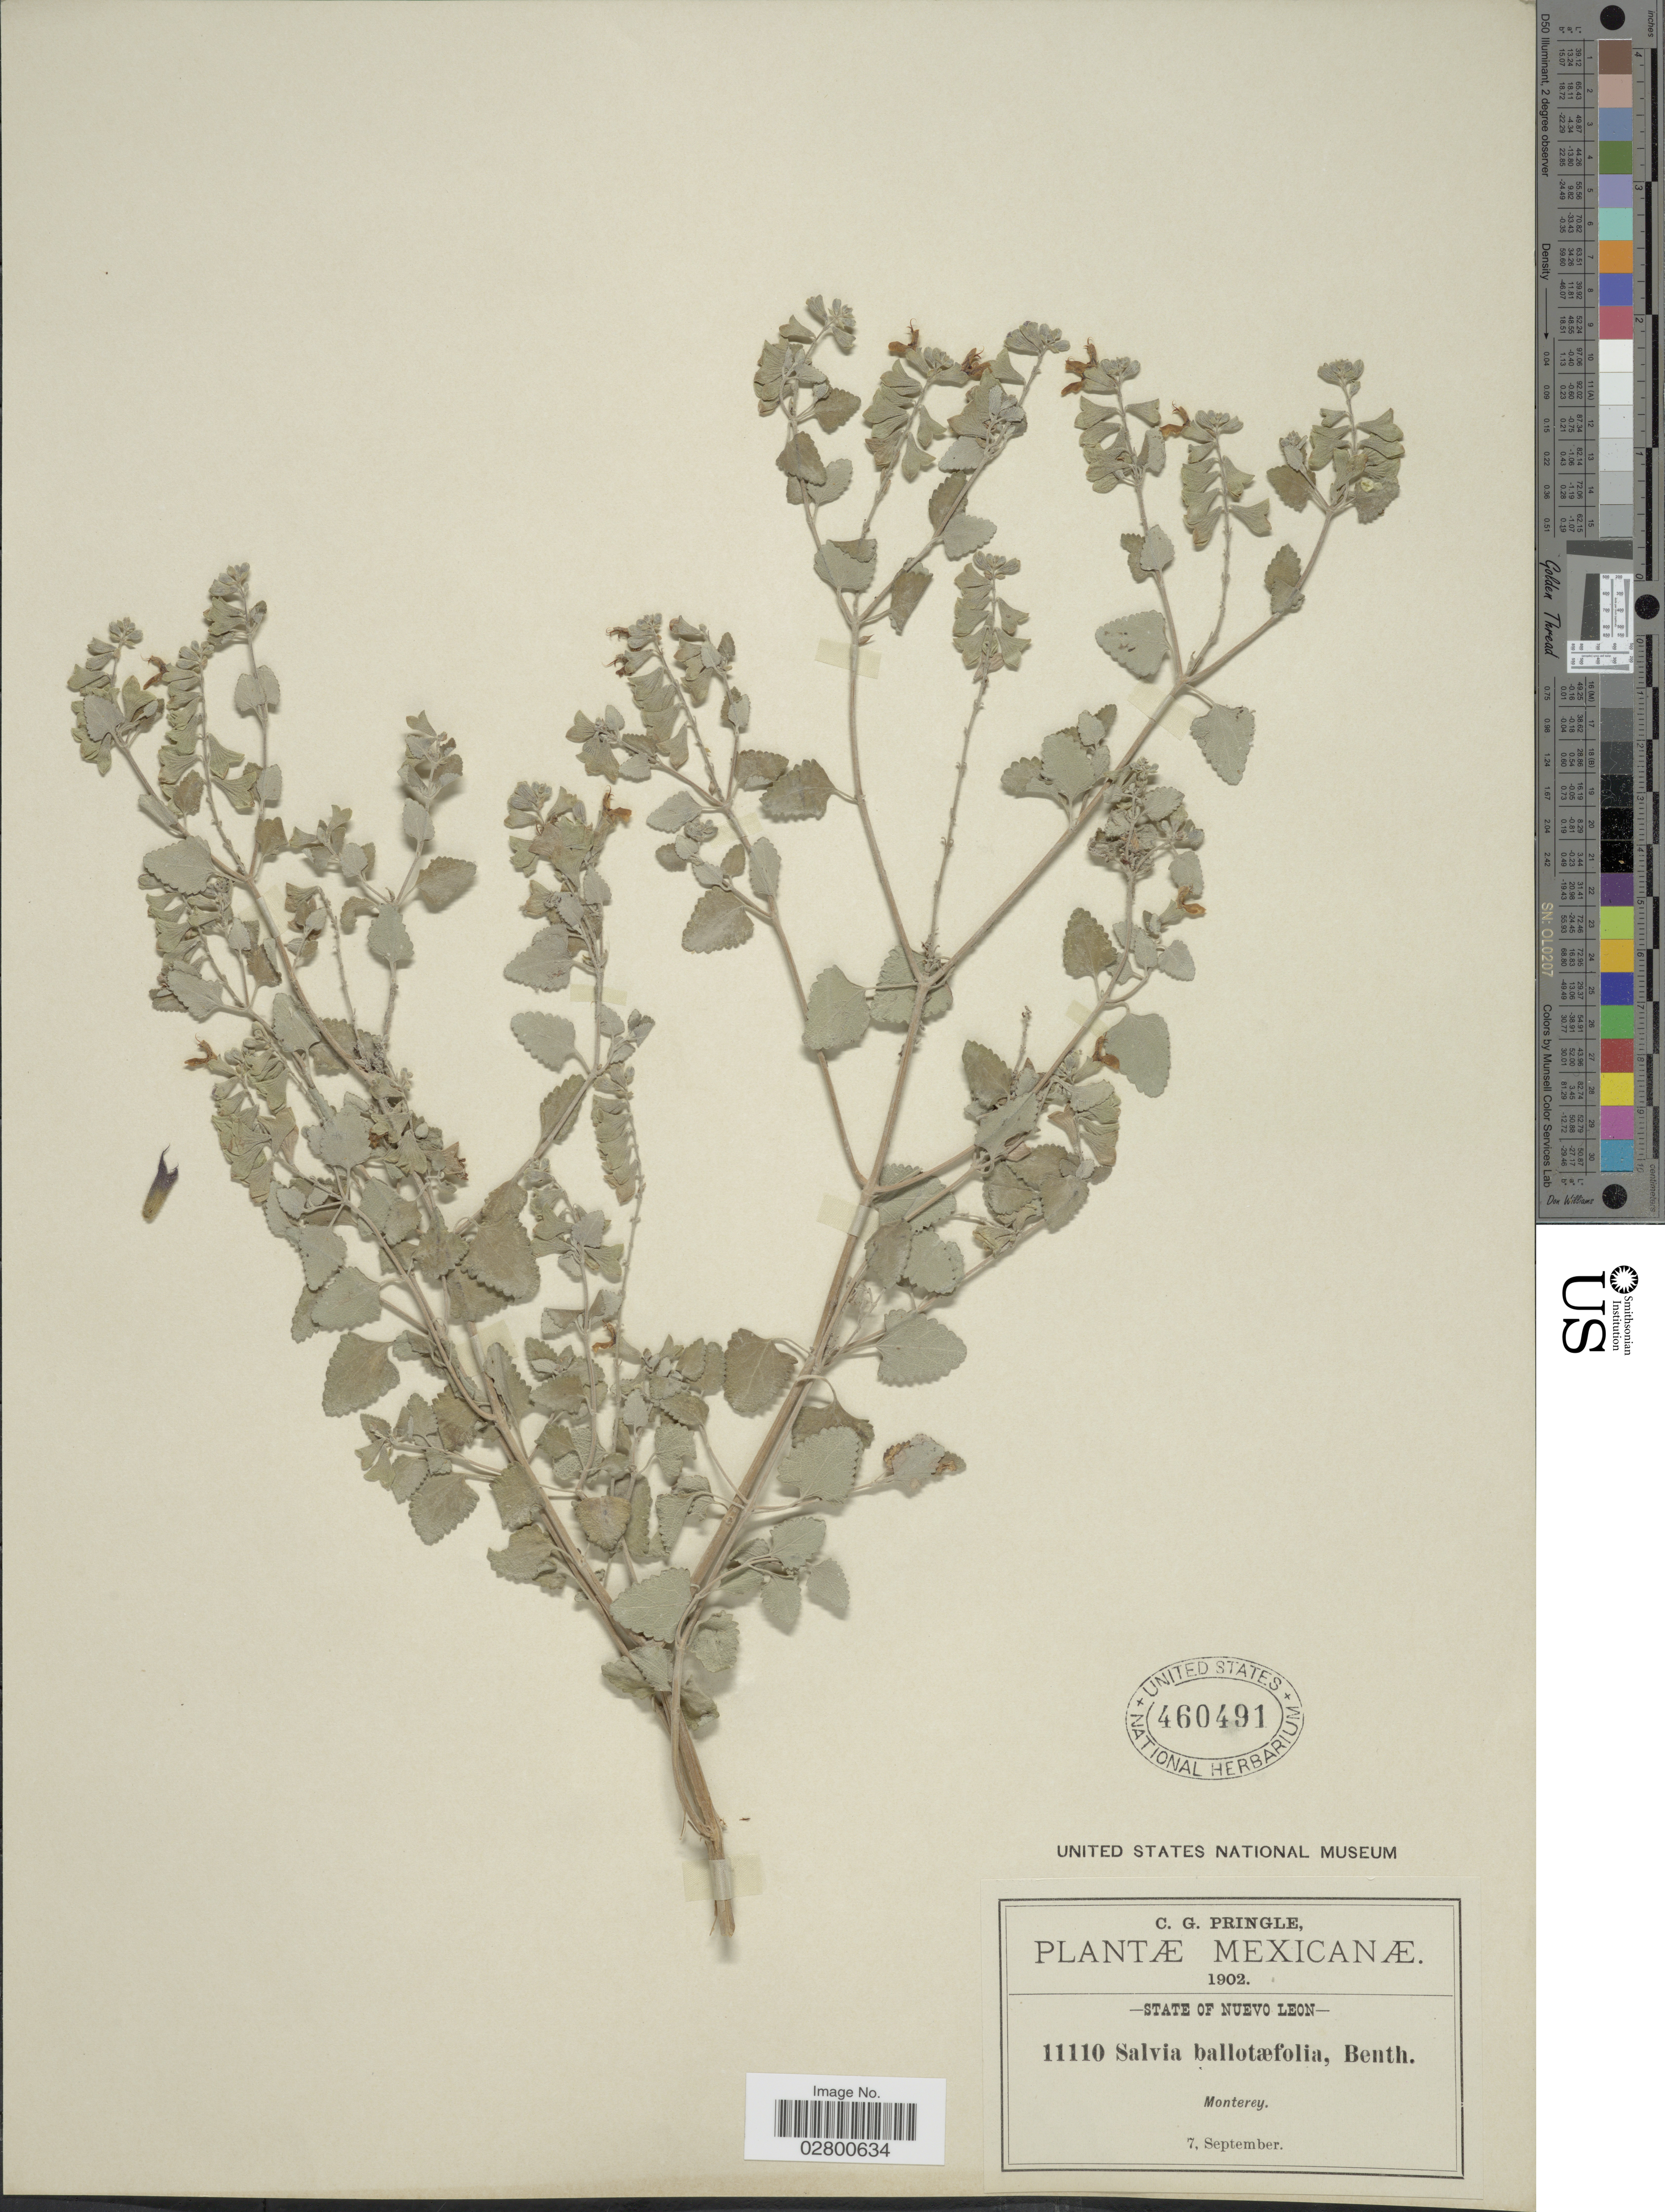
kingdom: Plantae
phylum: Tracheophyta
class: Magnoliopsida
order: Lamiales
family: Lamiaceae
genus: Salvia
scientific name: Salvia ballotiflora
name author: Benth.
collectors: C. G. Pringle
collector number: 11110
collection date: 1902-09-07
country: Mexico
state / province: Nuevo León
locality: Monterey.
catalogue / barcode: US 460491